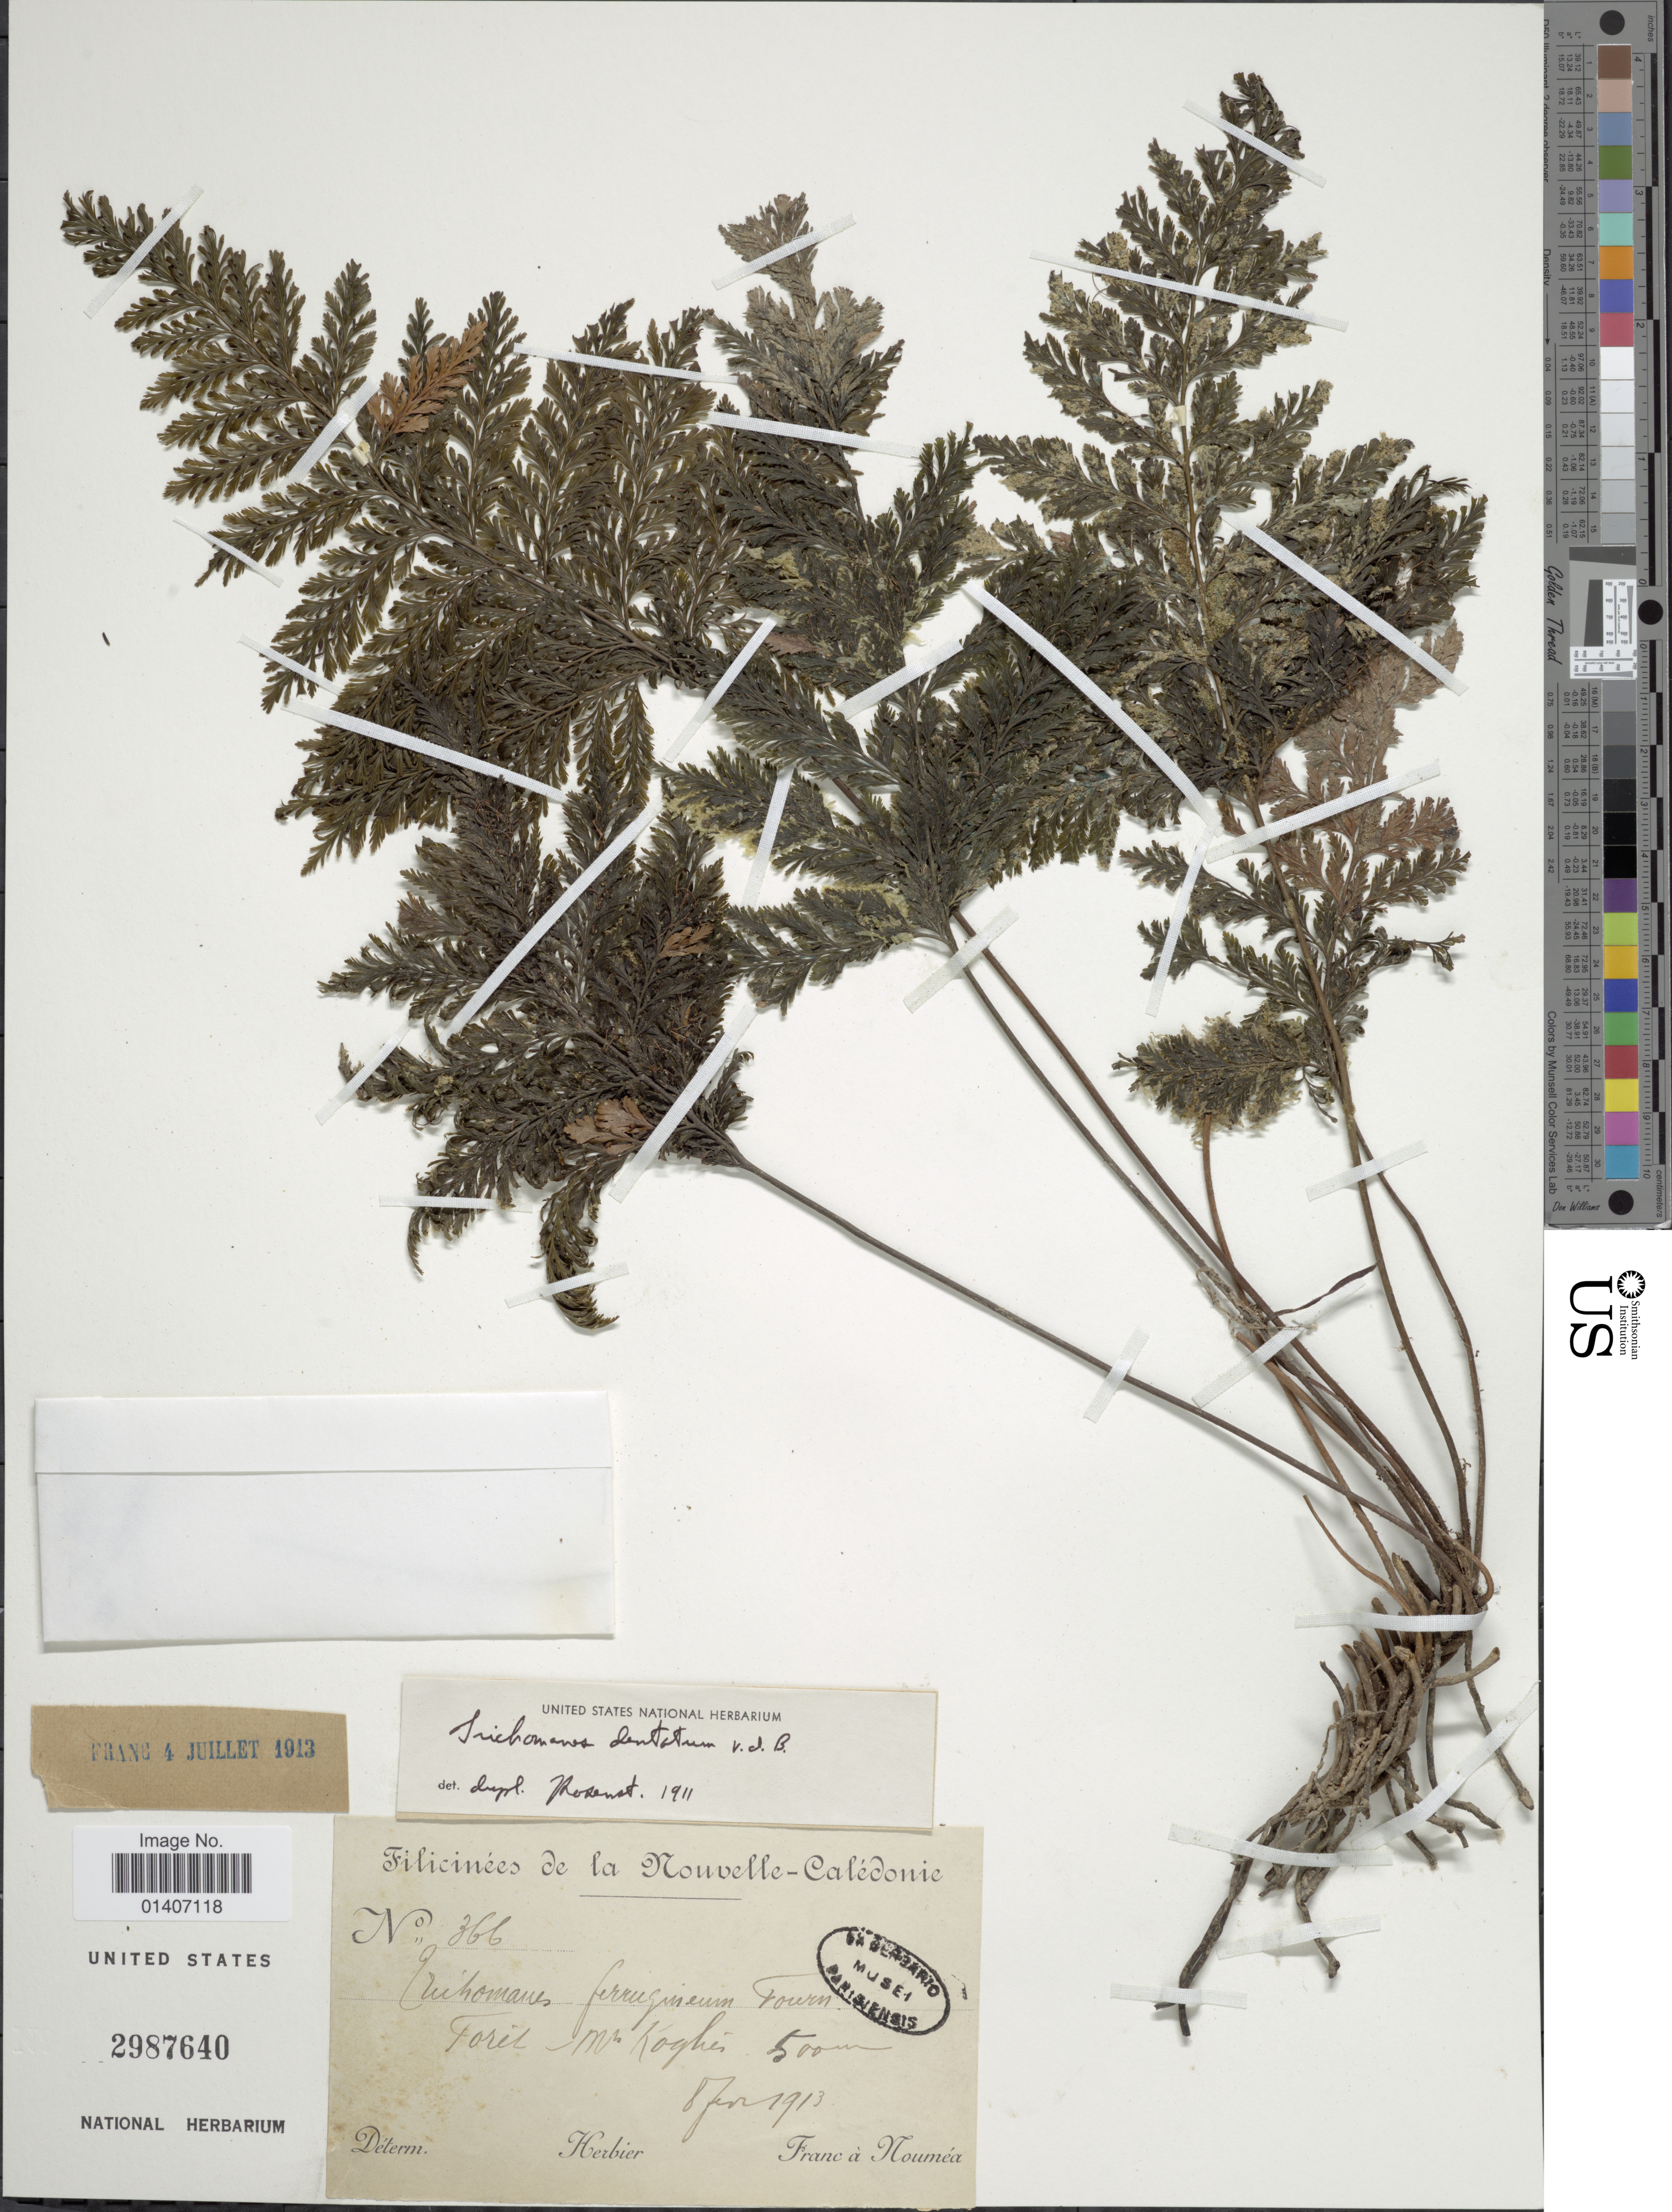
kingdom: Plantae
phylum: Tracheophyta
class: Polypodiopsida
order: Hymenophyllales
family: Hymenophyllaceae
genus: Abrodictyum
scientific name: Abrodictyum dentatum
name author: (Bosch) Ebihara & K. Iwats.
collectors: ex herb. Franc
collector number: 366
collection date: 1913-02-08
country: New Caledonia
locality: Foret Mts Koghi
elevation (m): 500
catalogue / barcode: US 2987640